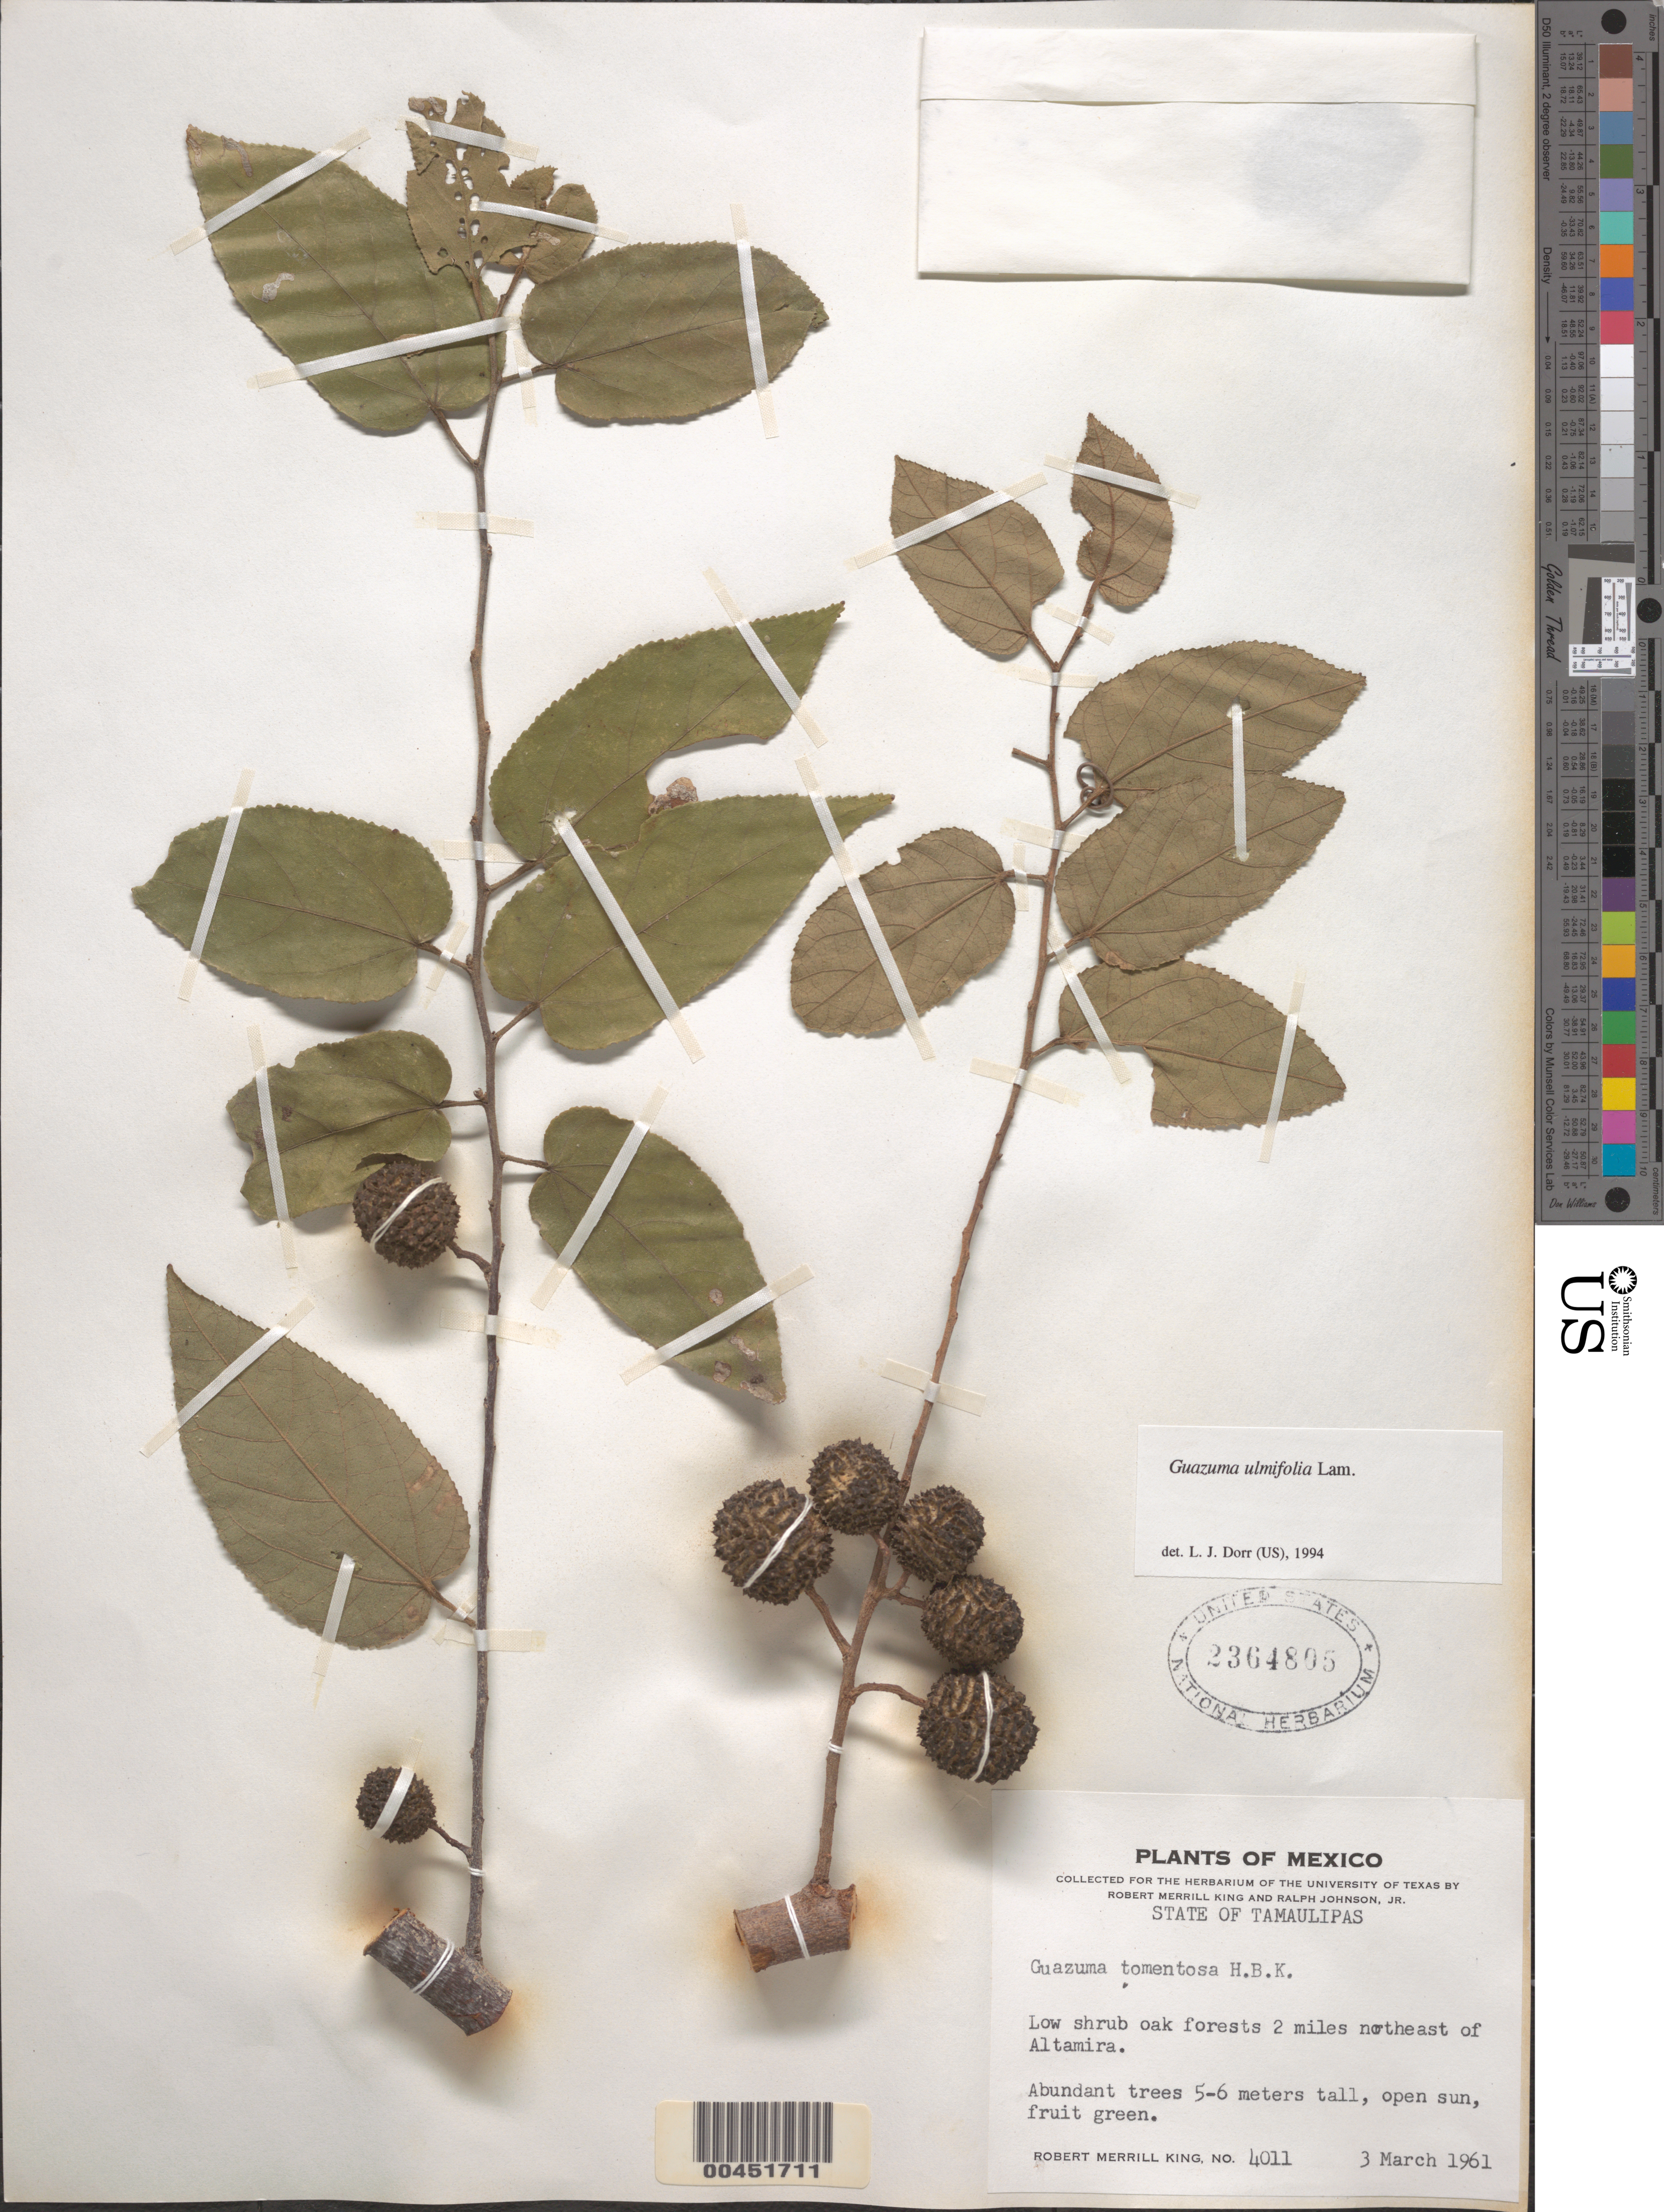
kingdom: Plantae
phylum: Tracheophyta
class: Magnoliopsida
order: Malvales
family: Malvaceae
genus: Guazuma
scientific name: Guazuma ulmifolia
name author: Lam.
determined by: Dorr, L. J., (BOT), Smithsonian Institution - National Museum of Natural History (UNITED STATES)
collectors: R. M. King & R. Johnson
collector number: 4011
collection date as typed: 03 Mar 1961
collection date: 1961-03-03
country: Mexico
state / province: Tamaulipas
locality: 2 mi. NE of Altamira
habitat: Low shrub oak forests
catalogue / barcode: US 2364805